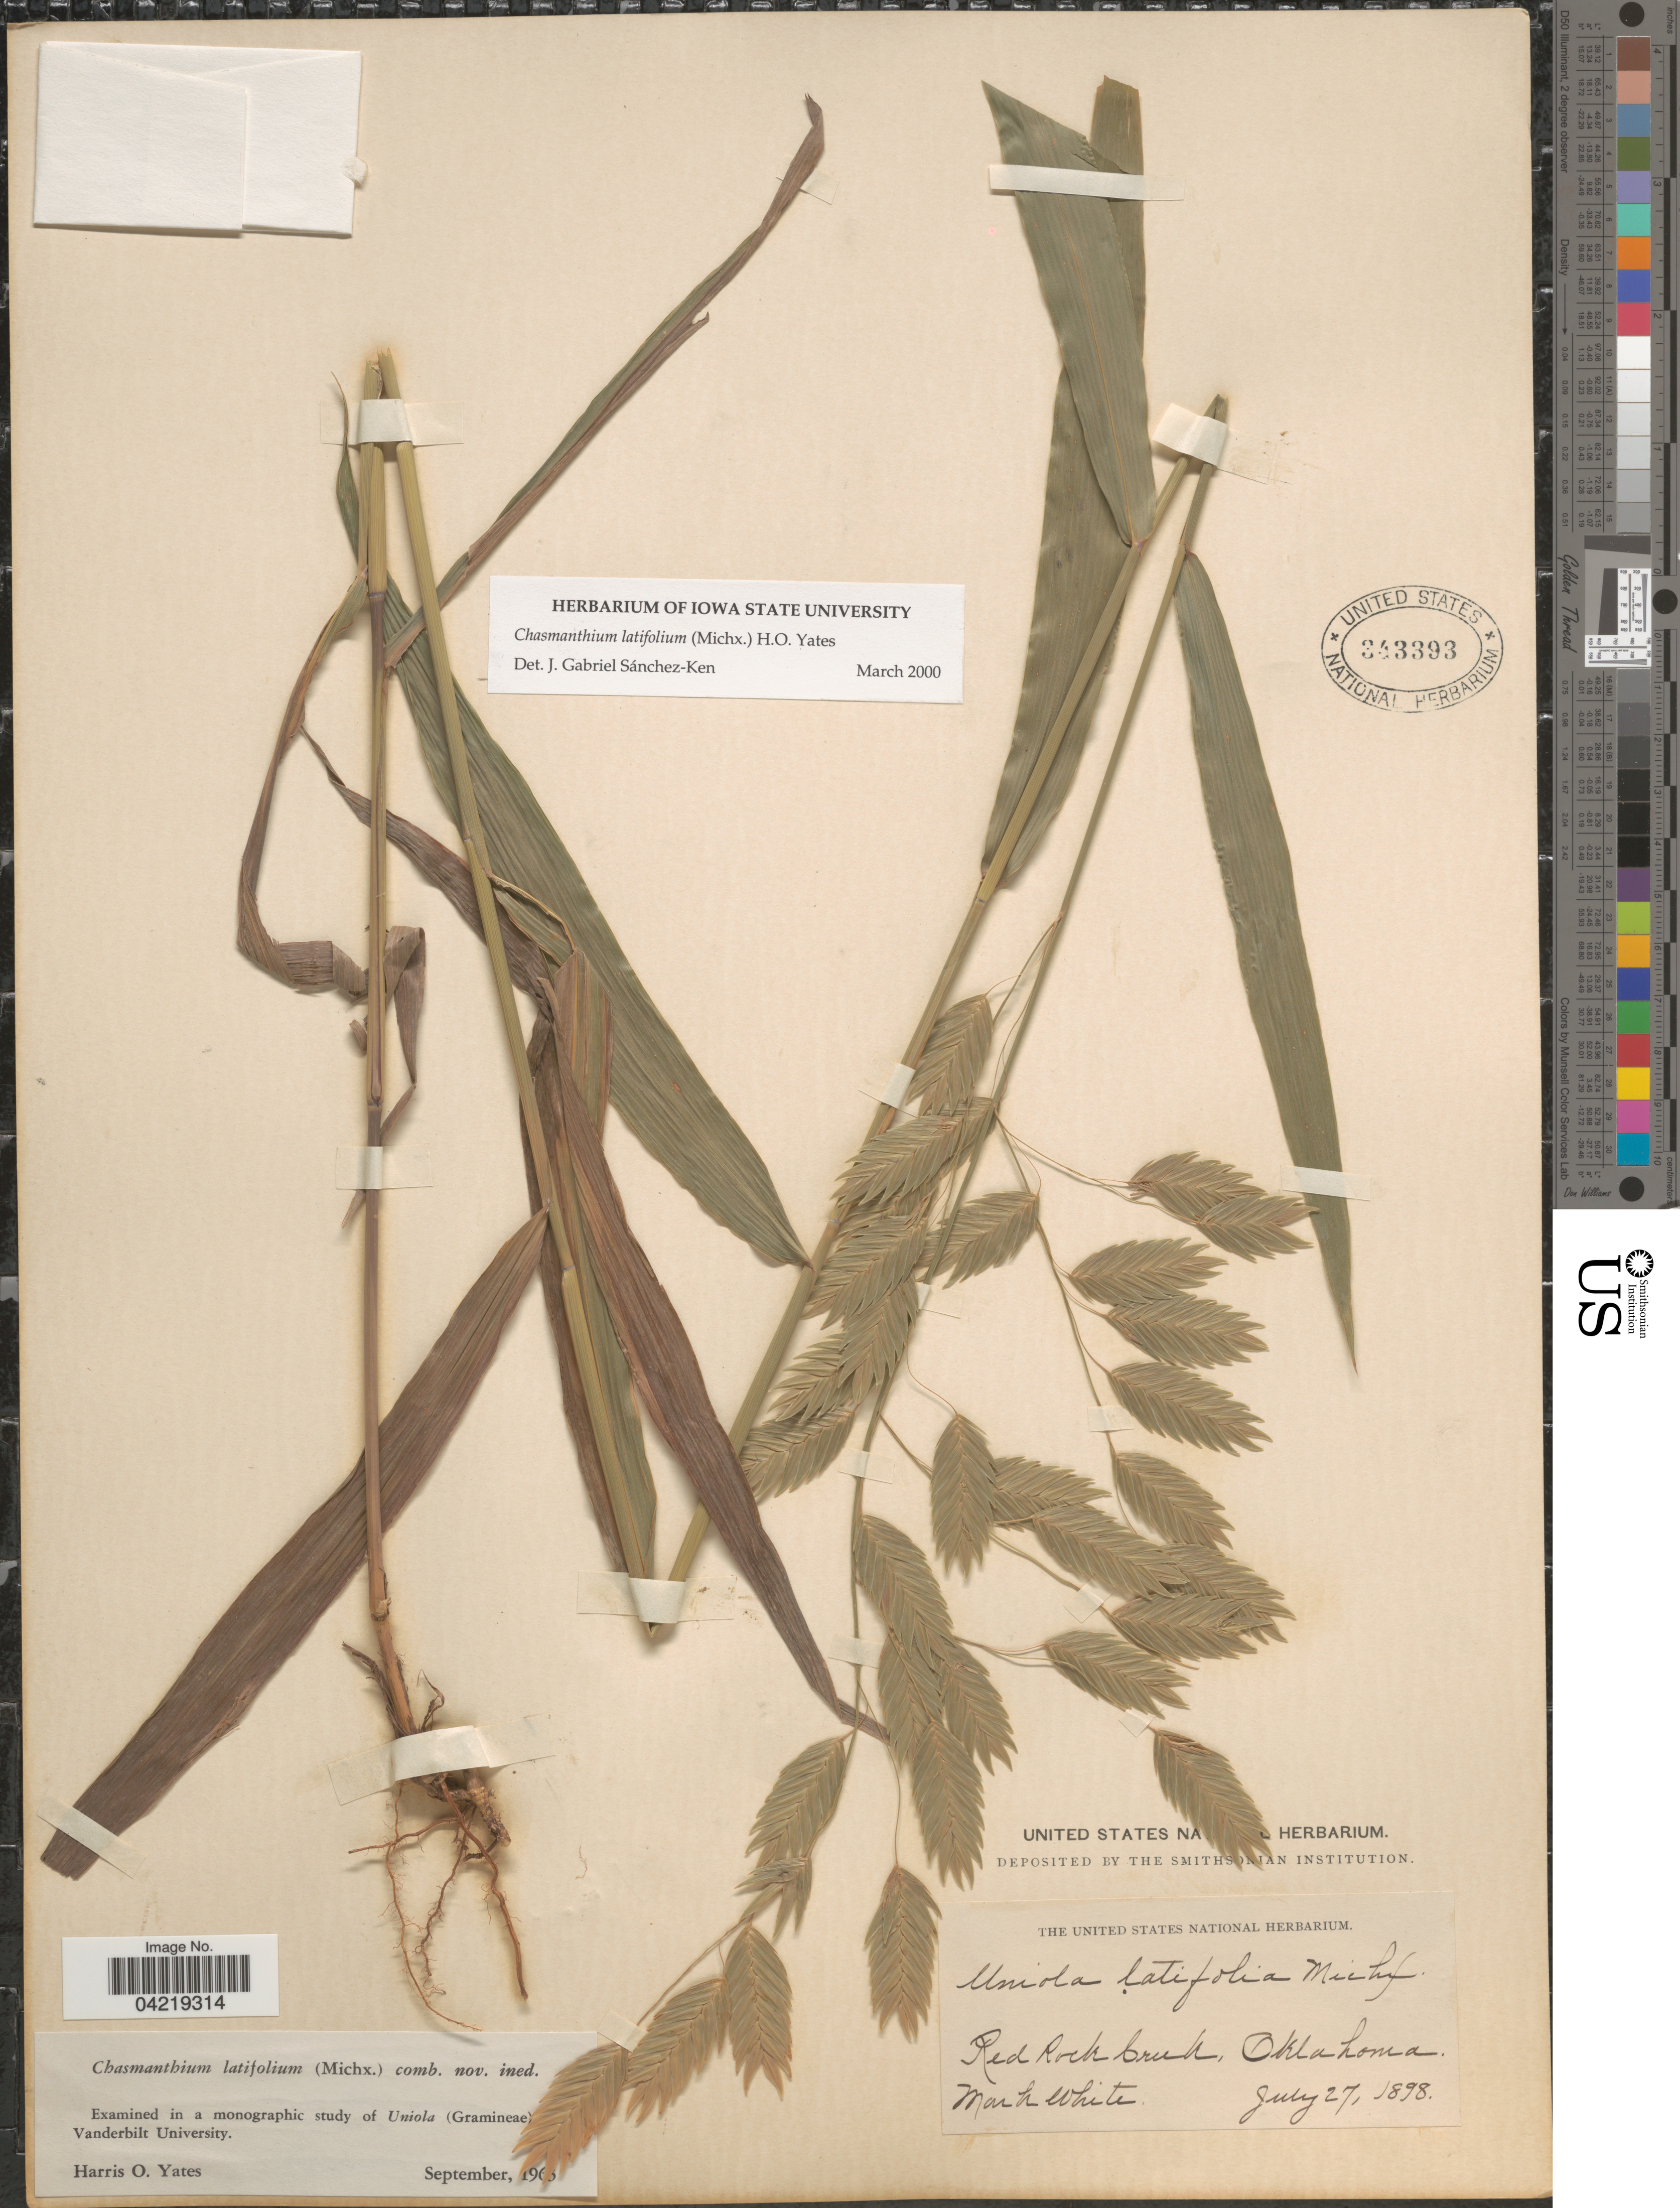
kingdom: Plantae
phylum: Tracheophyta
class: Liliopsida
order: Poales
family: Poaceae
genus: Chasmanthium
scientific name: Chasmanthium latifolium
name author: (Michx.) H.O. Yates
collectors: M. White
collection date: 1898-07-27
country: United States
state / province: Oklahoma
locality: Red Rock Creek.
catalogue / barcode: US 343393